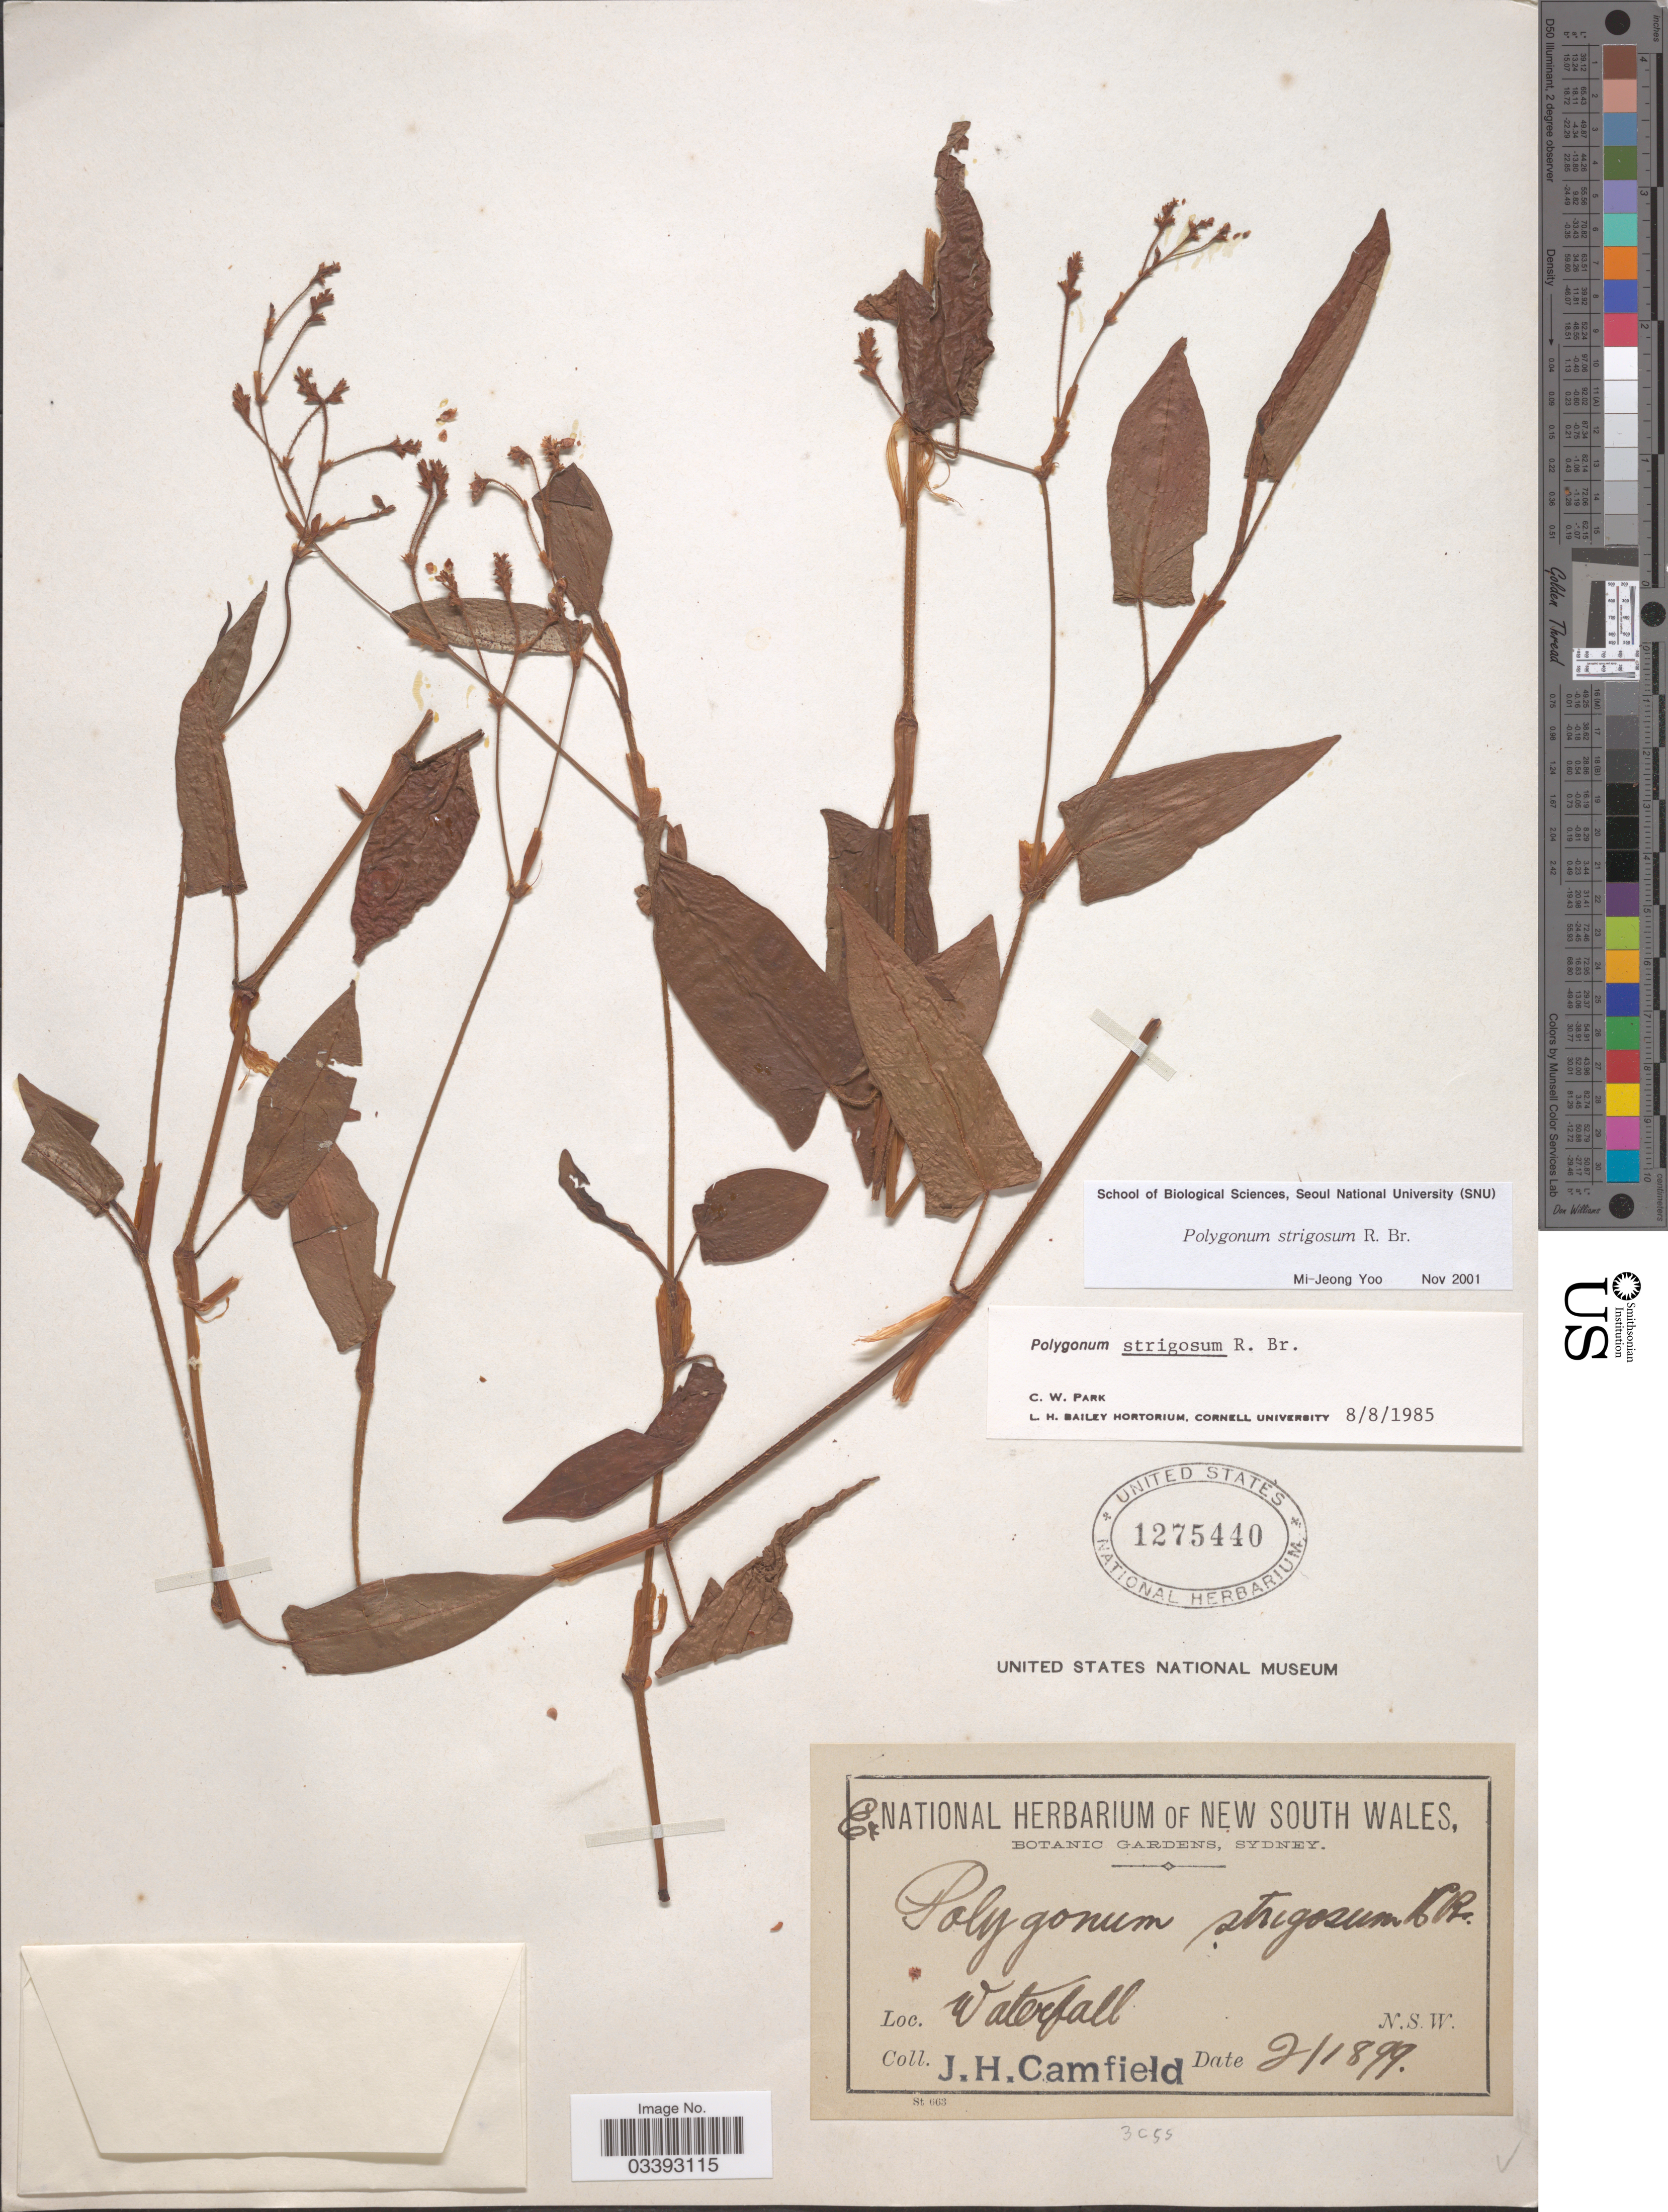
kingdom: Plantae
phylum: Tracheophyta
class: Magnoliopsida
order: Caryophyllales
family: Polygonaceae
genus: Persicaria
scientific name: Persicaria sp.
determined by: Atha, D. E.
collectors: J. Camfield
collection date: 1899-02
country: Australia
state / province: New South Wales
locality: Waterfall.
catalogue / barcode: US 1275440